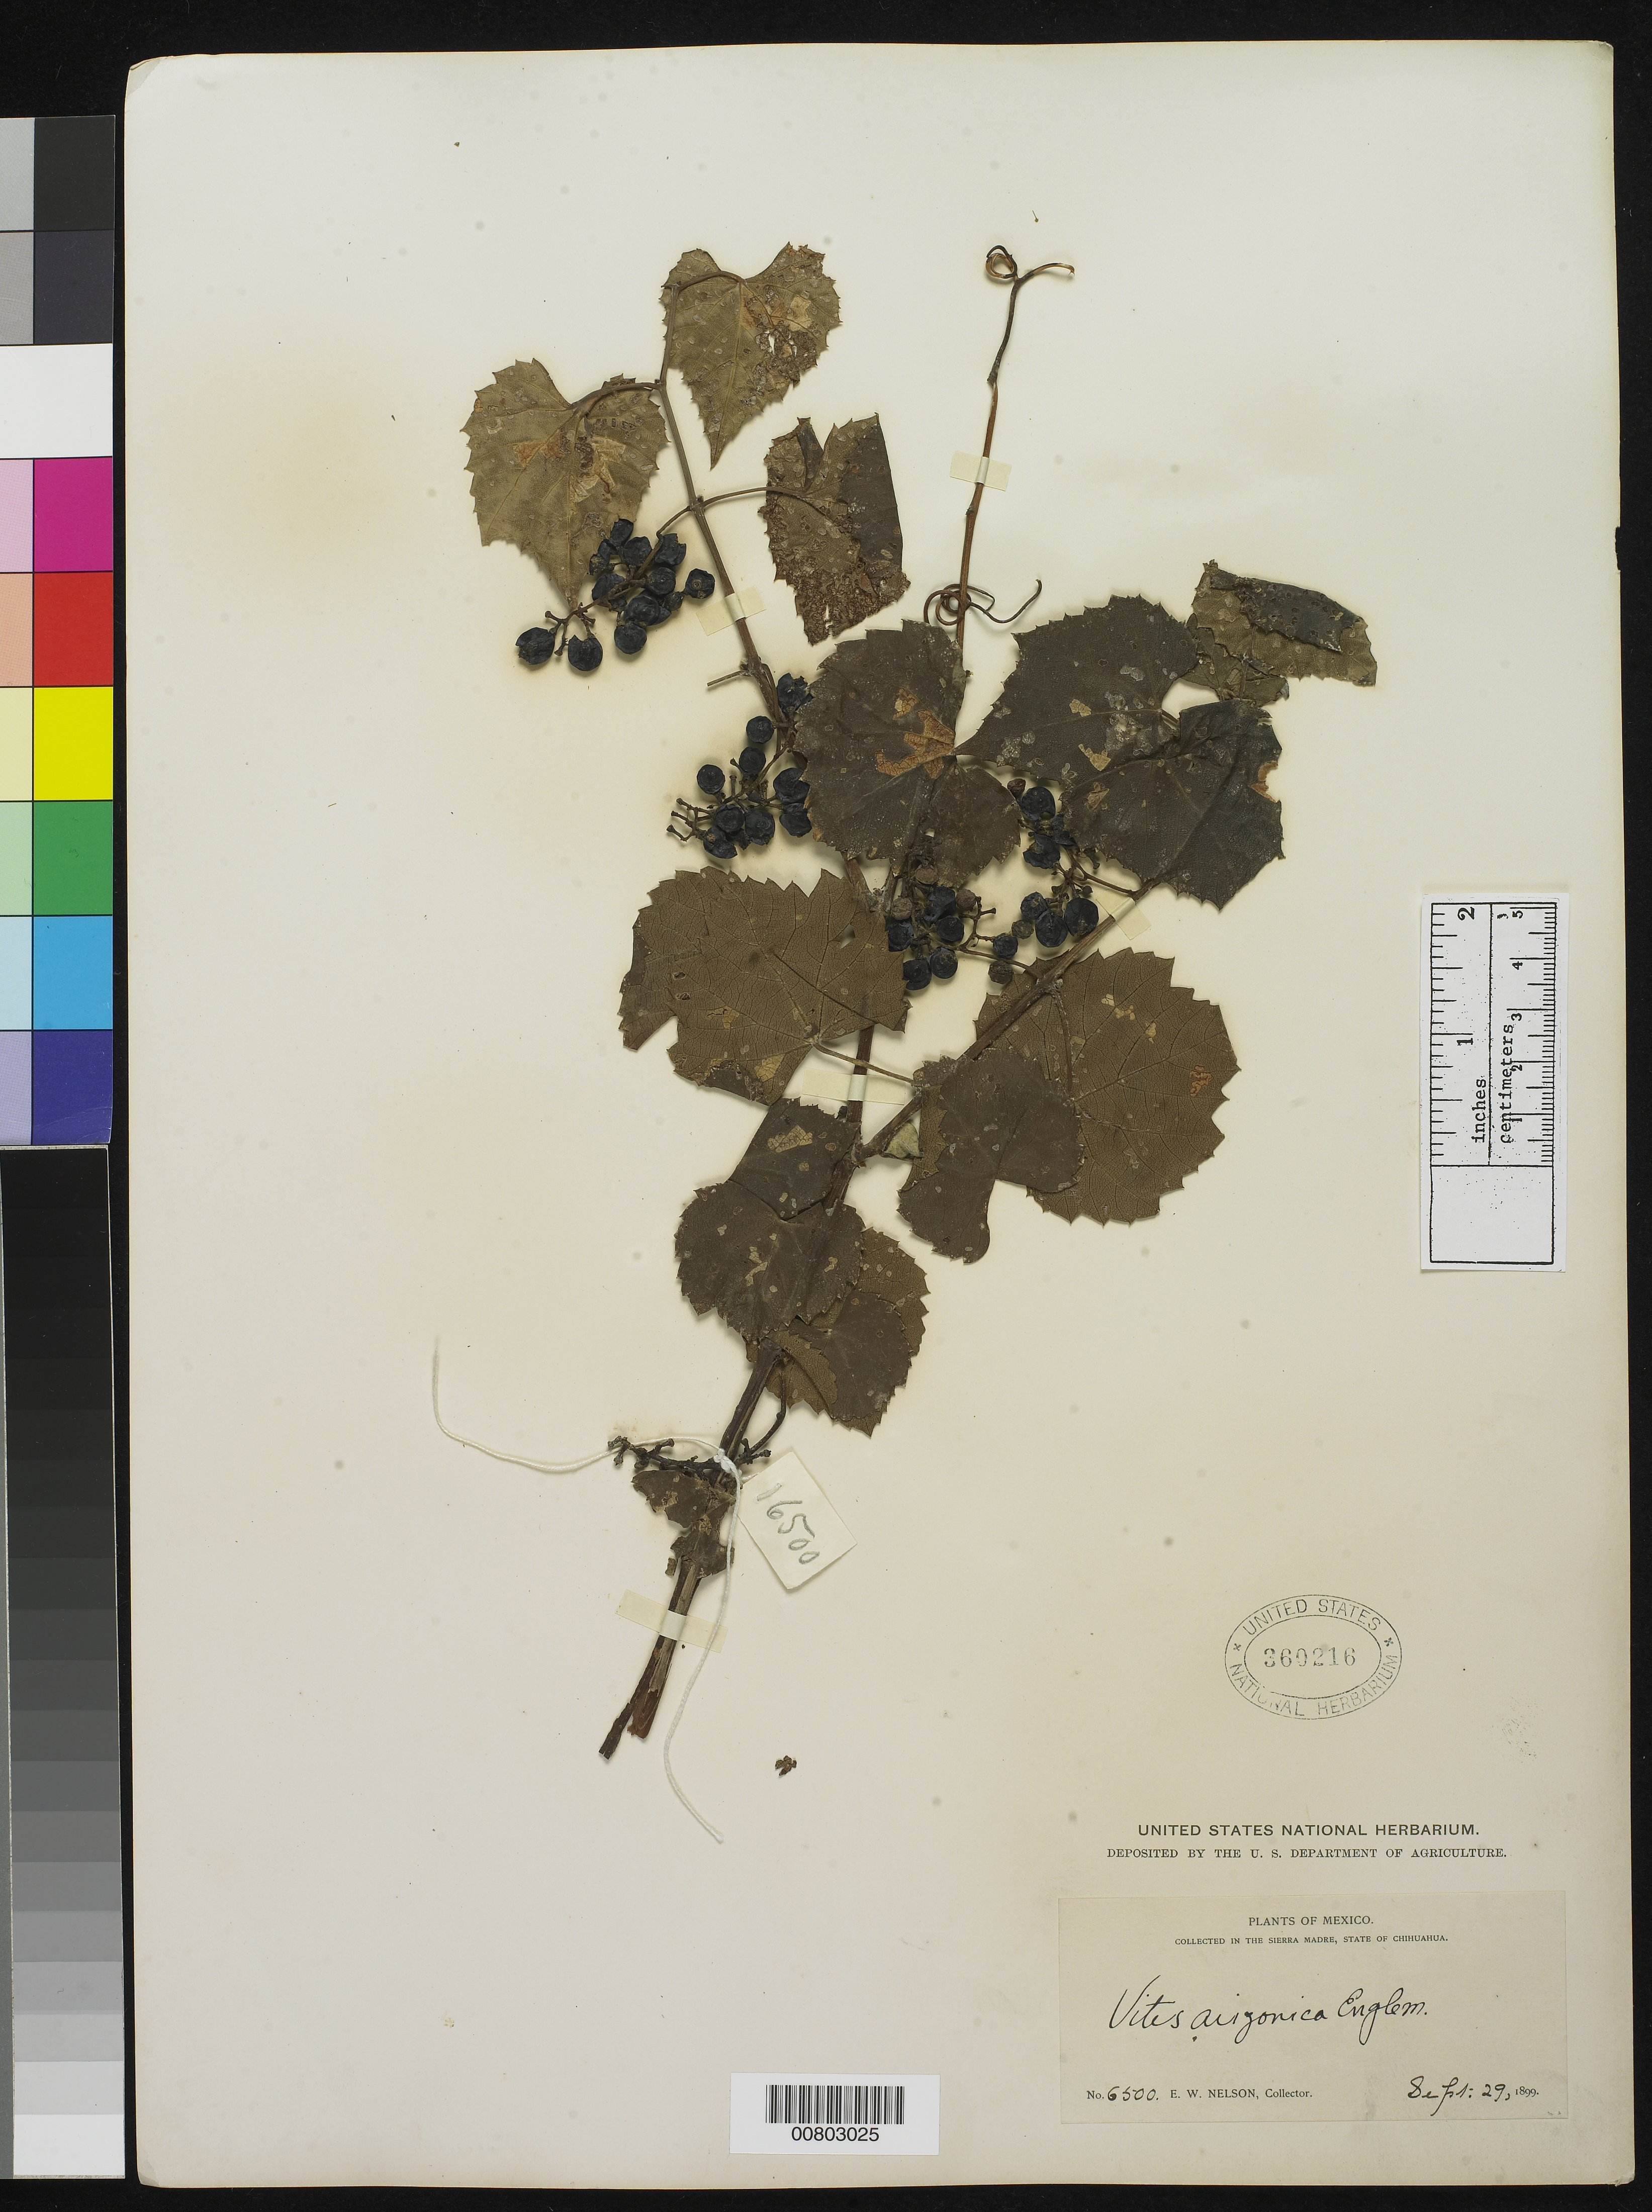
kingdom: Plantae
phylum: Tracheophyta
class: Magnoliopsida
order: Vitales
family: Vitaceae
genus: Vitis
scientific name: Vitis arizonica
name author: Engelm.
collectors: E. W. Nelson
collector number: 6500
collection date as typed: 29 Sep 1899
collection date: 1899-09-29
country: Mexico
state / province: Chihuahua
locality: Sierra Madre, Chihuahua.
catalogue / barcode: US 360216